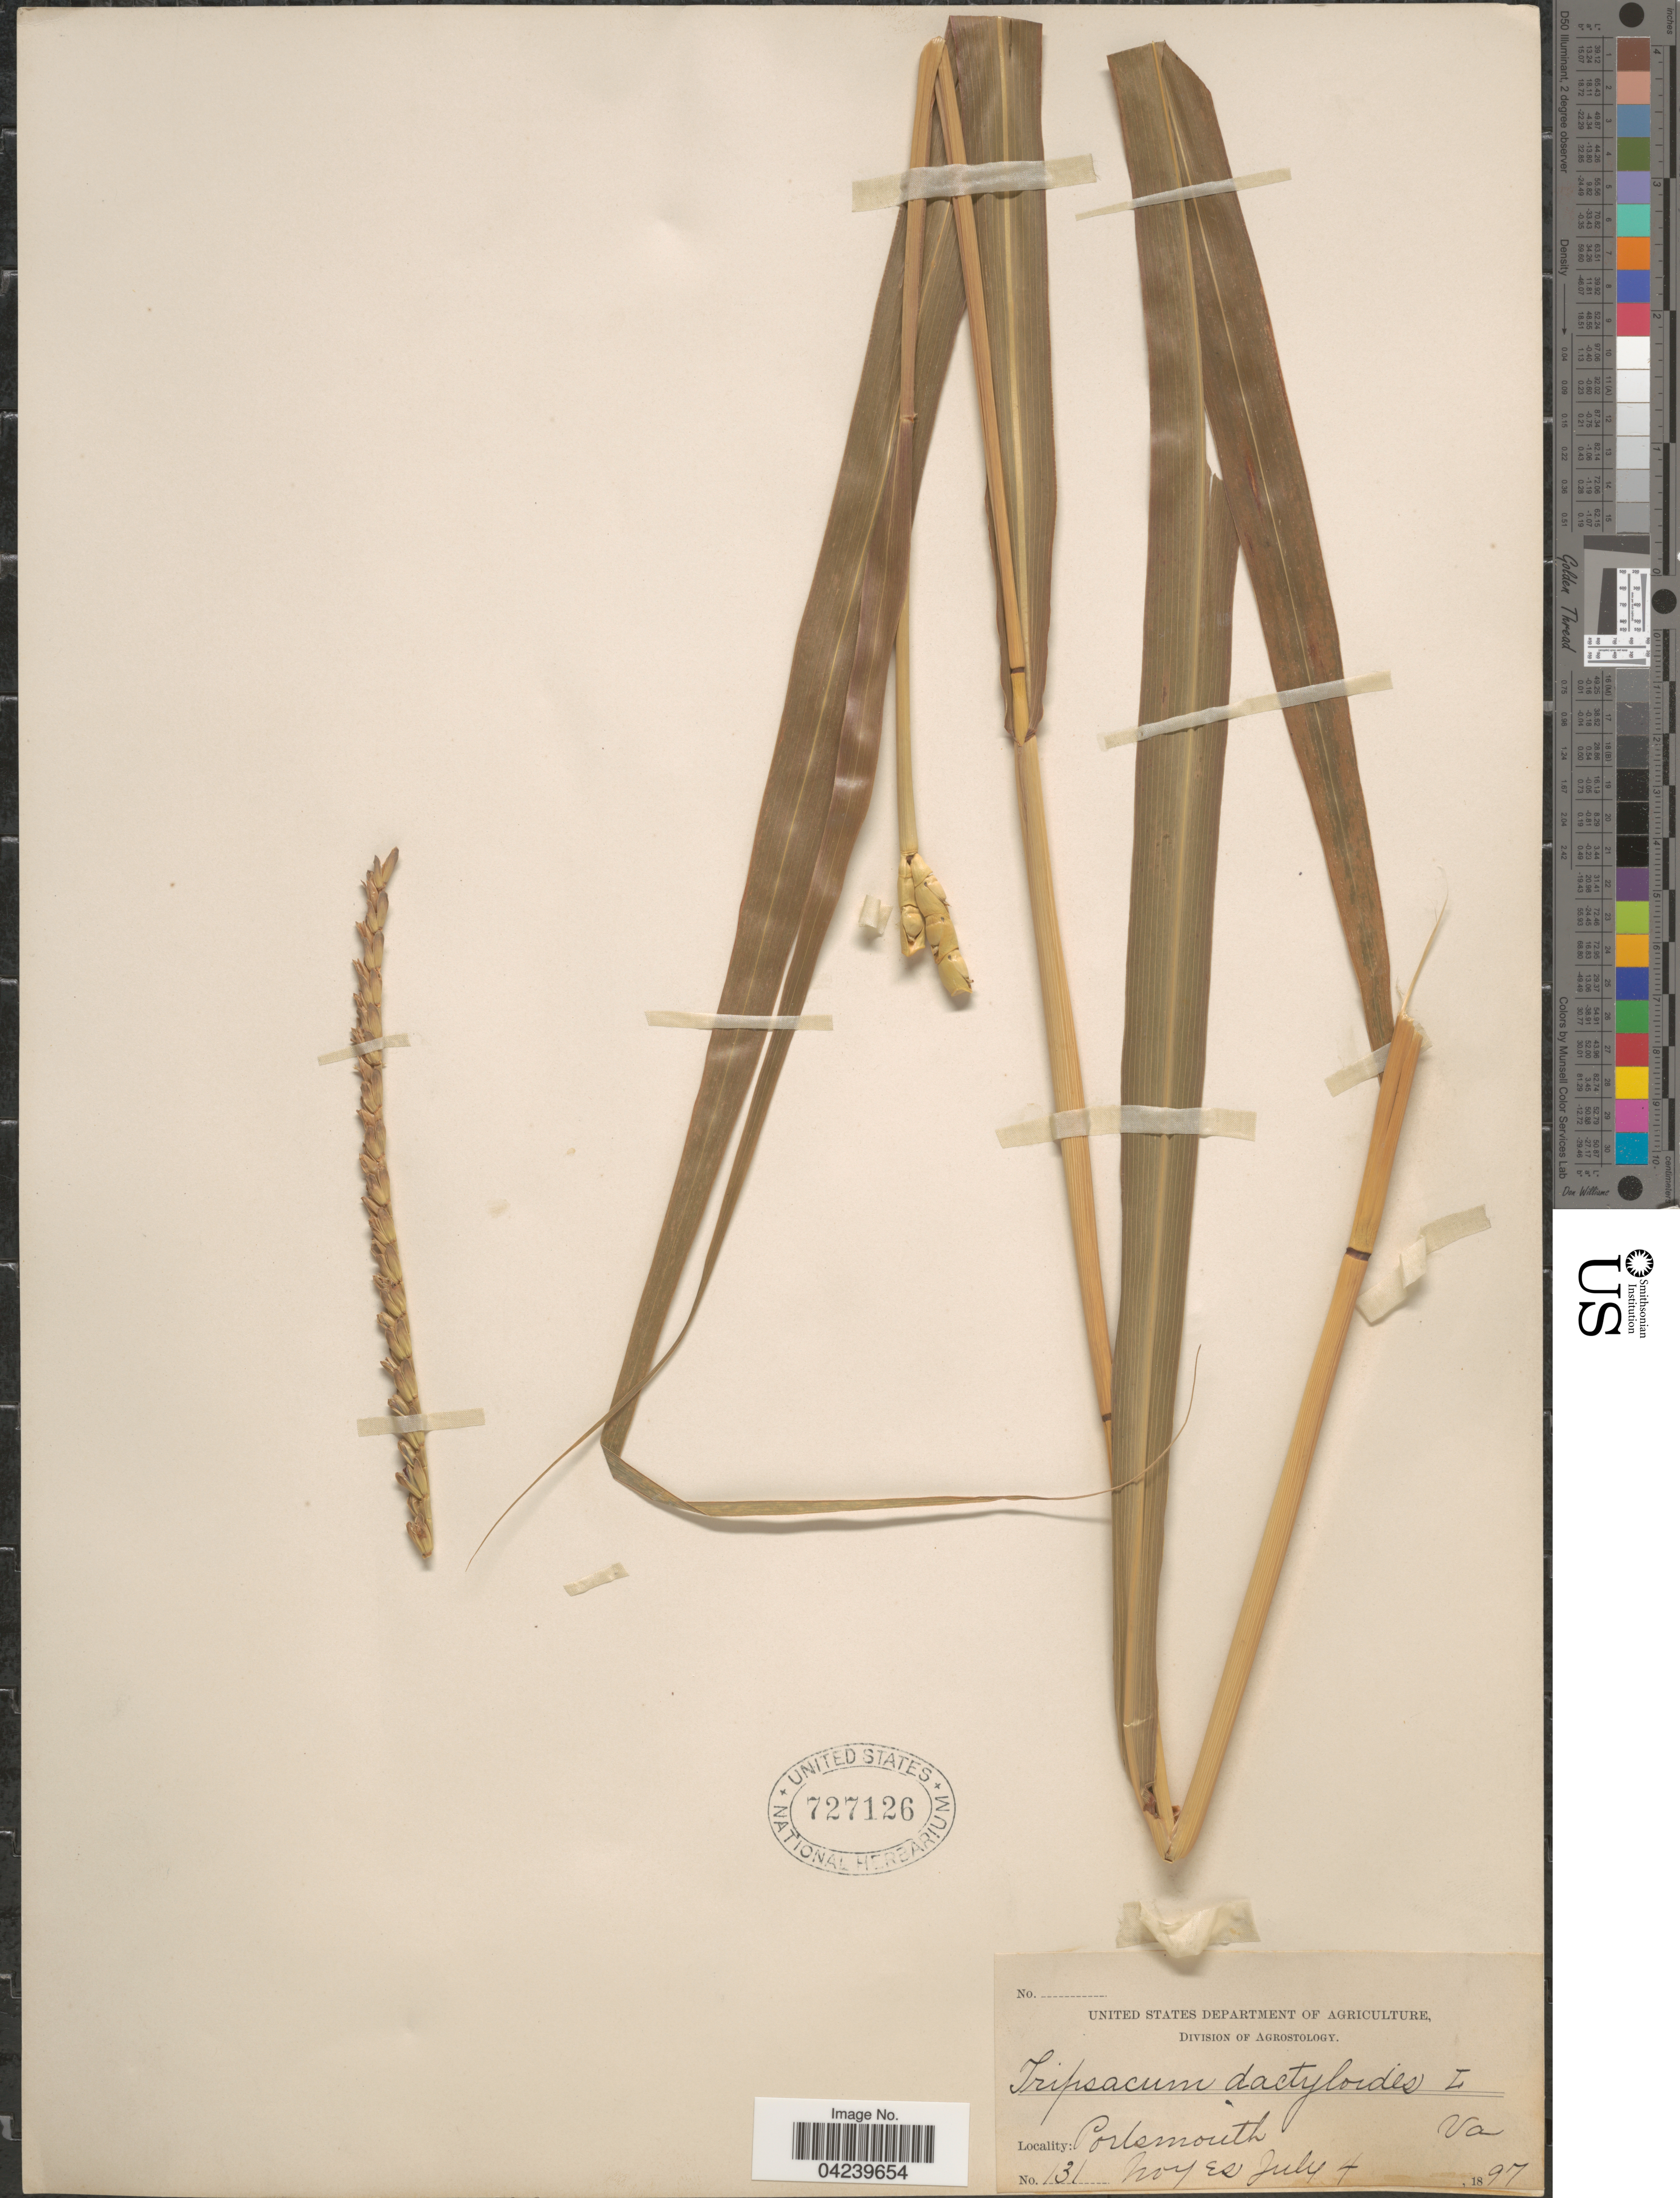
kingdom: Plantae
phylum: Tracheophyta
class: Liliopsida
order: Poales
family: Poaceae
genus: Tripsacum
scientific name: Tripsacum dactyloides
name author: (L.) L.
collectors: Noyes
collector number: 131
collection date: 1897-07-04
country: United States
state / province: Virginia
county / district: City of Portsmouth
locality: Portsmouth.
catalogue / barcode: US 727126